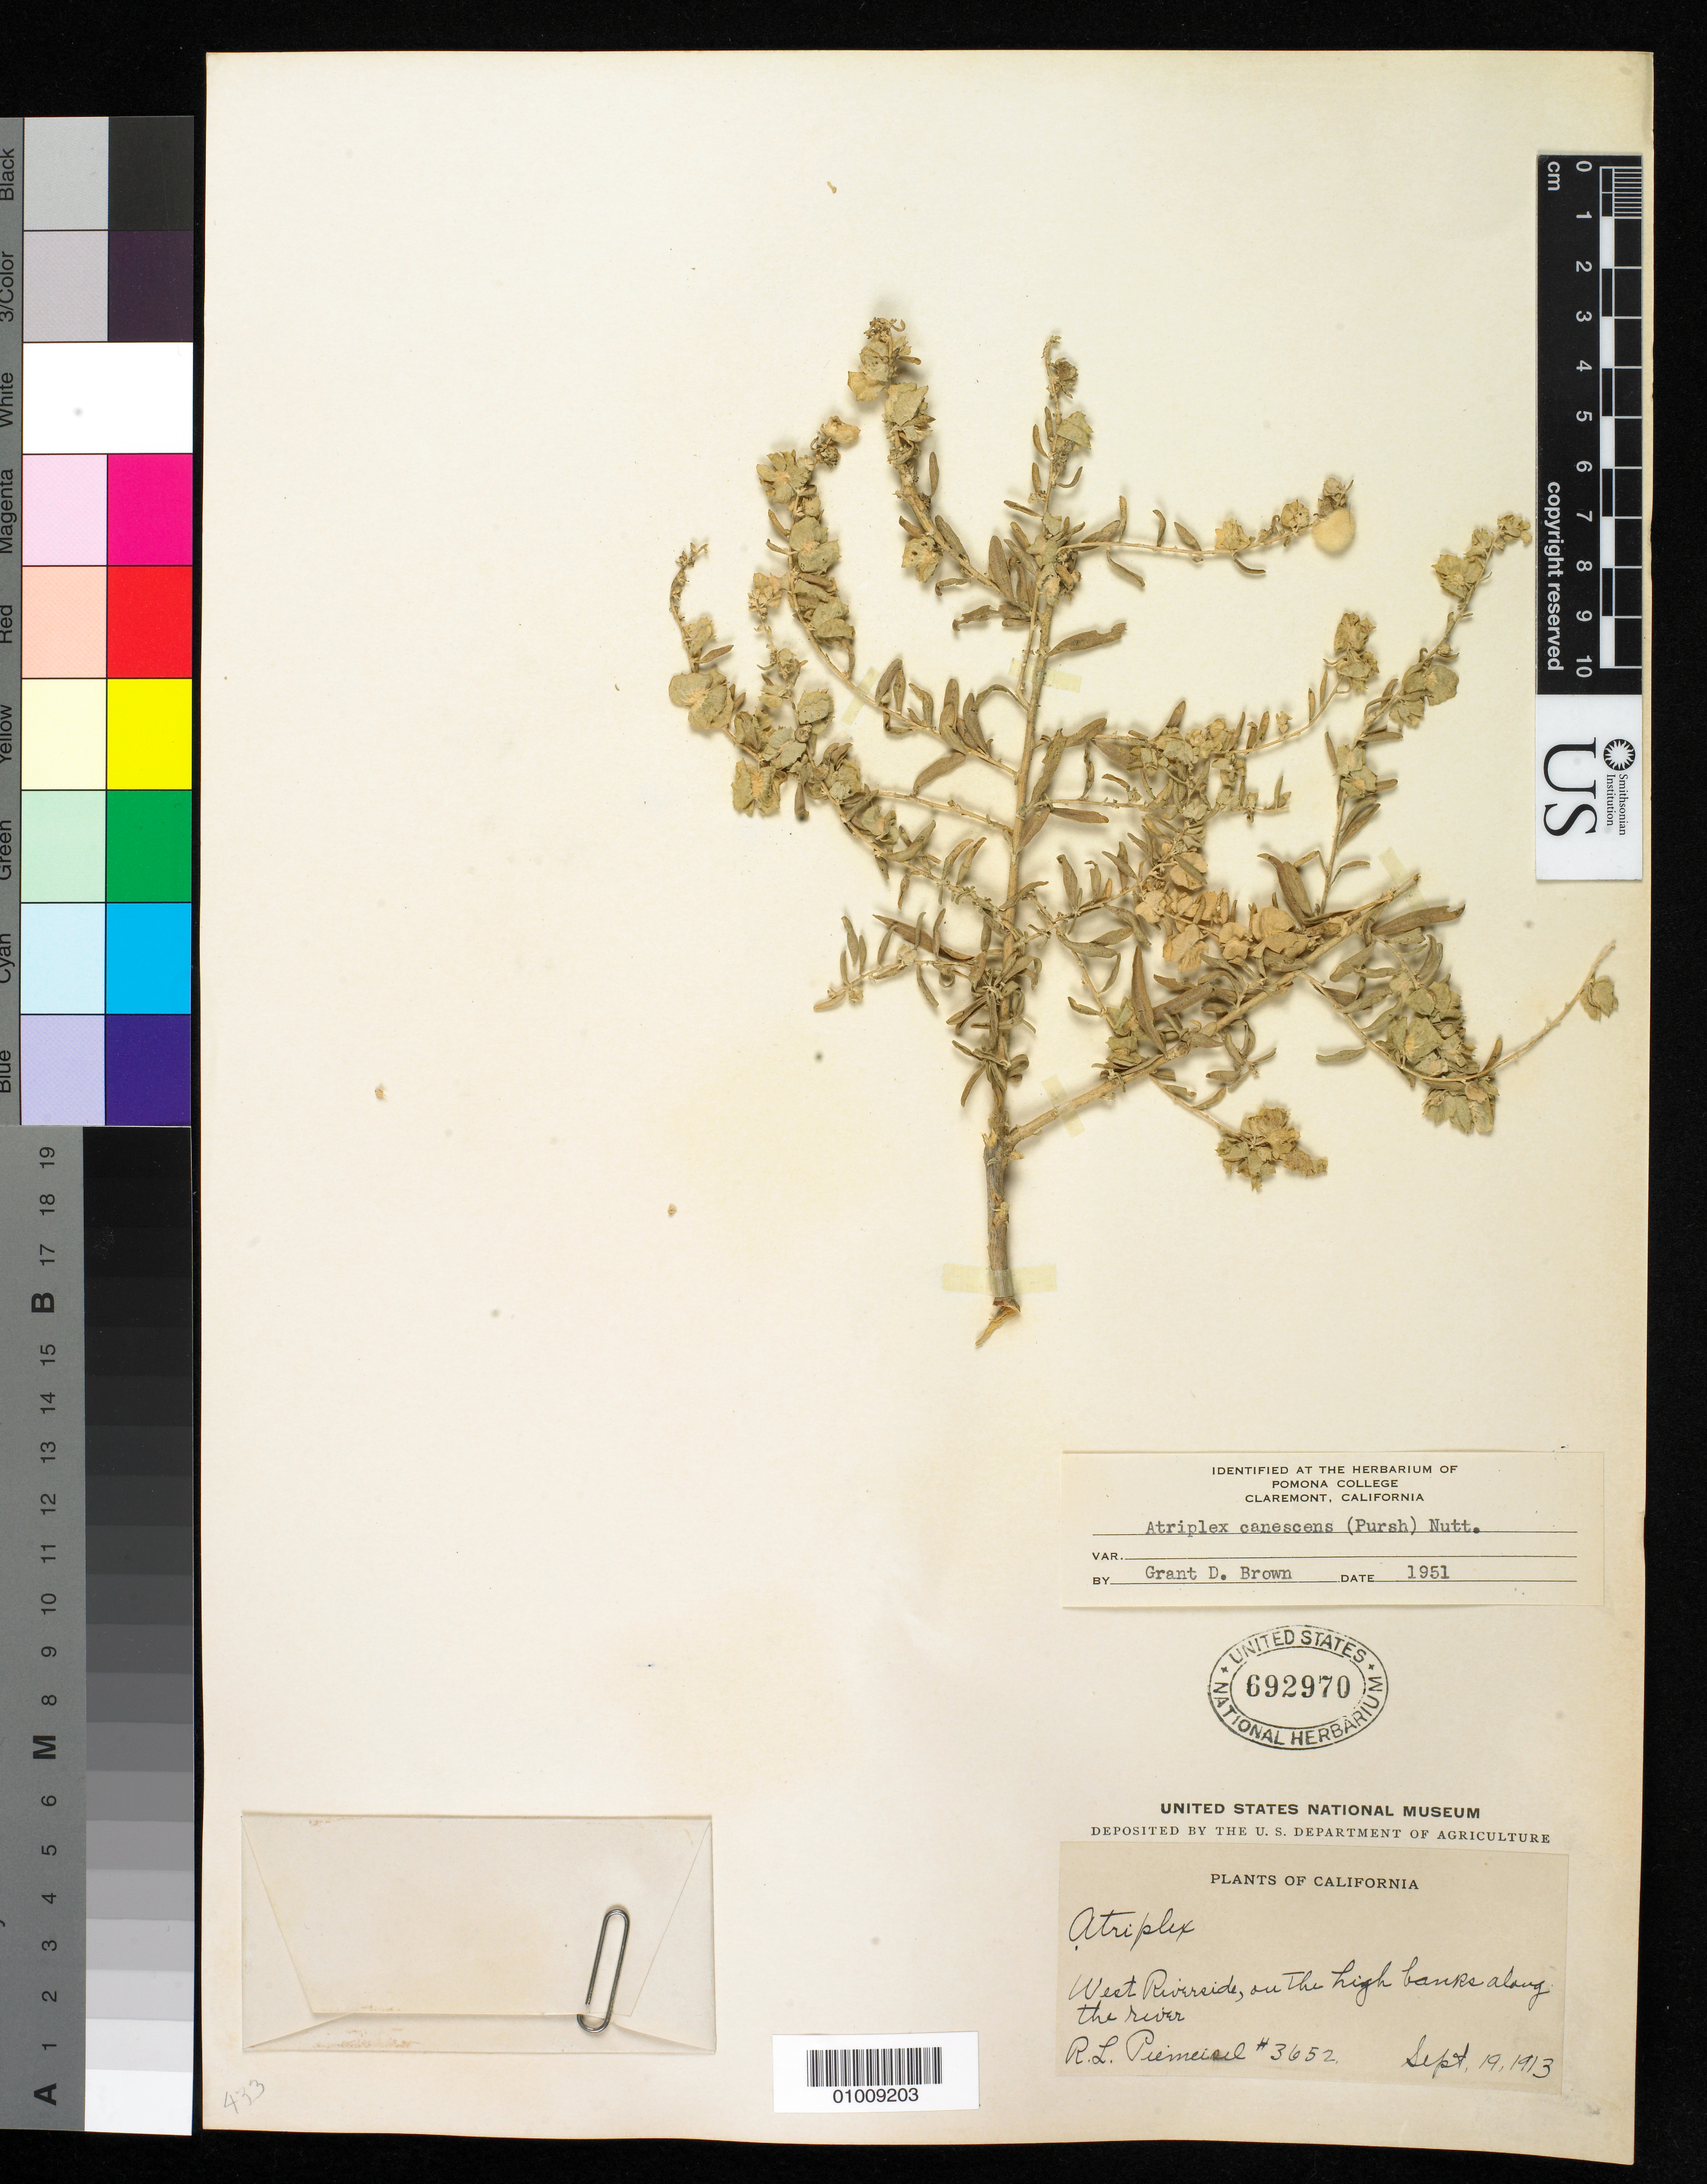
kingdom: Plantae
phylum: Tracheophyta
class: Magnoliopsida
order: Caryophyllales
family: Amaranthaceae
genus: Atriplex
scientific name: Atriplex canescens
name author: (Pursh) Nutt.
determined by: Brown, G. D.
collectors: R. Piemeisel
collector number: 3652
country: United States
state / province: California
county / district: Riverside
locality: West Riverside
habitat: On the high banks along the river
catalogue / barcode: US 692970